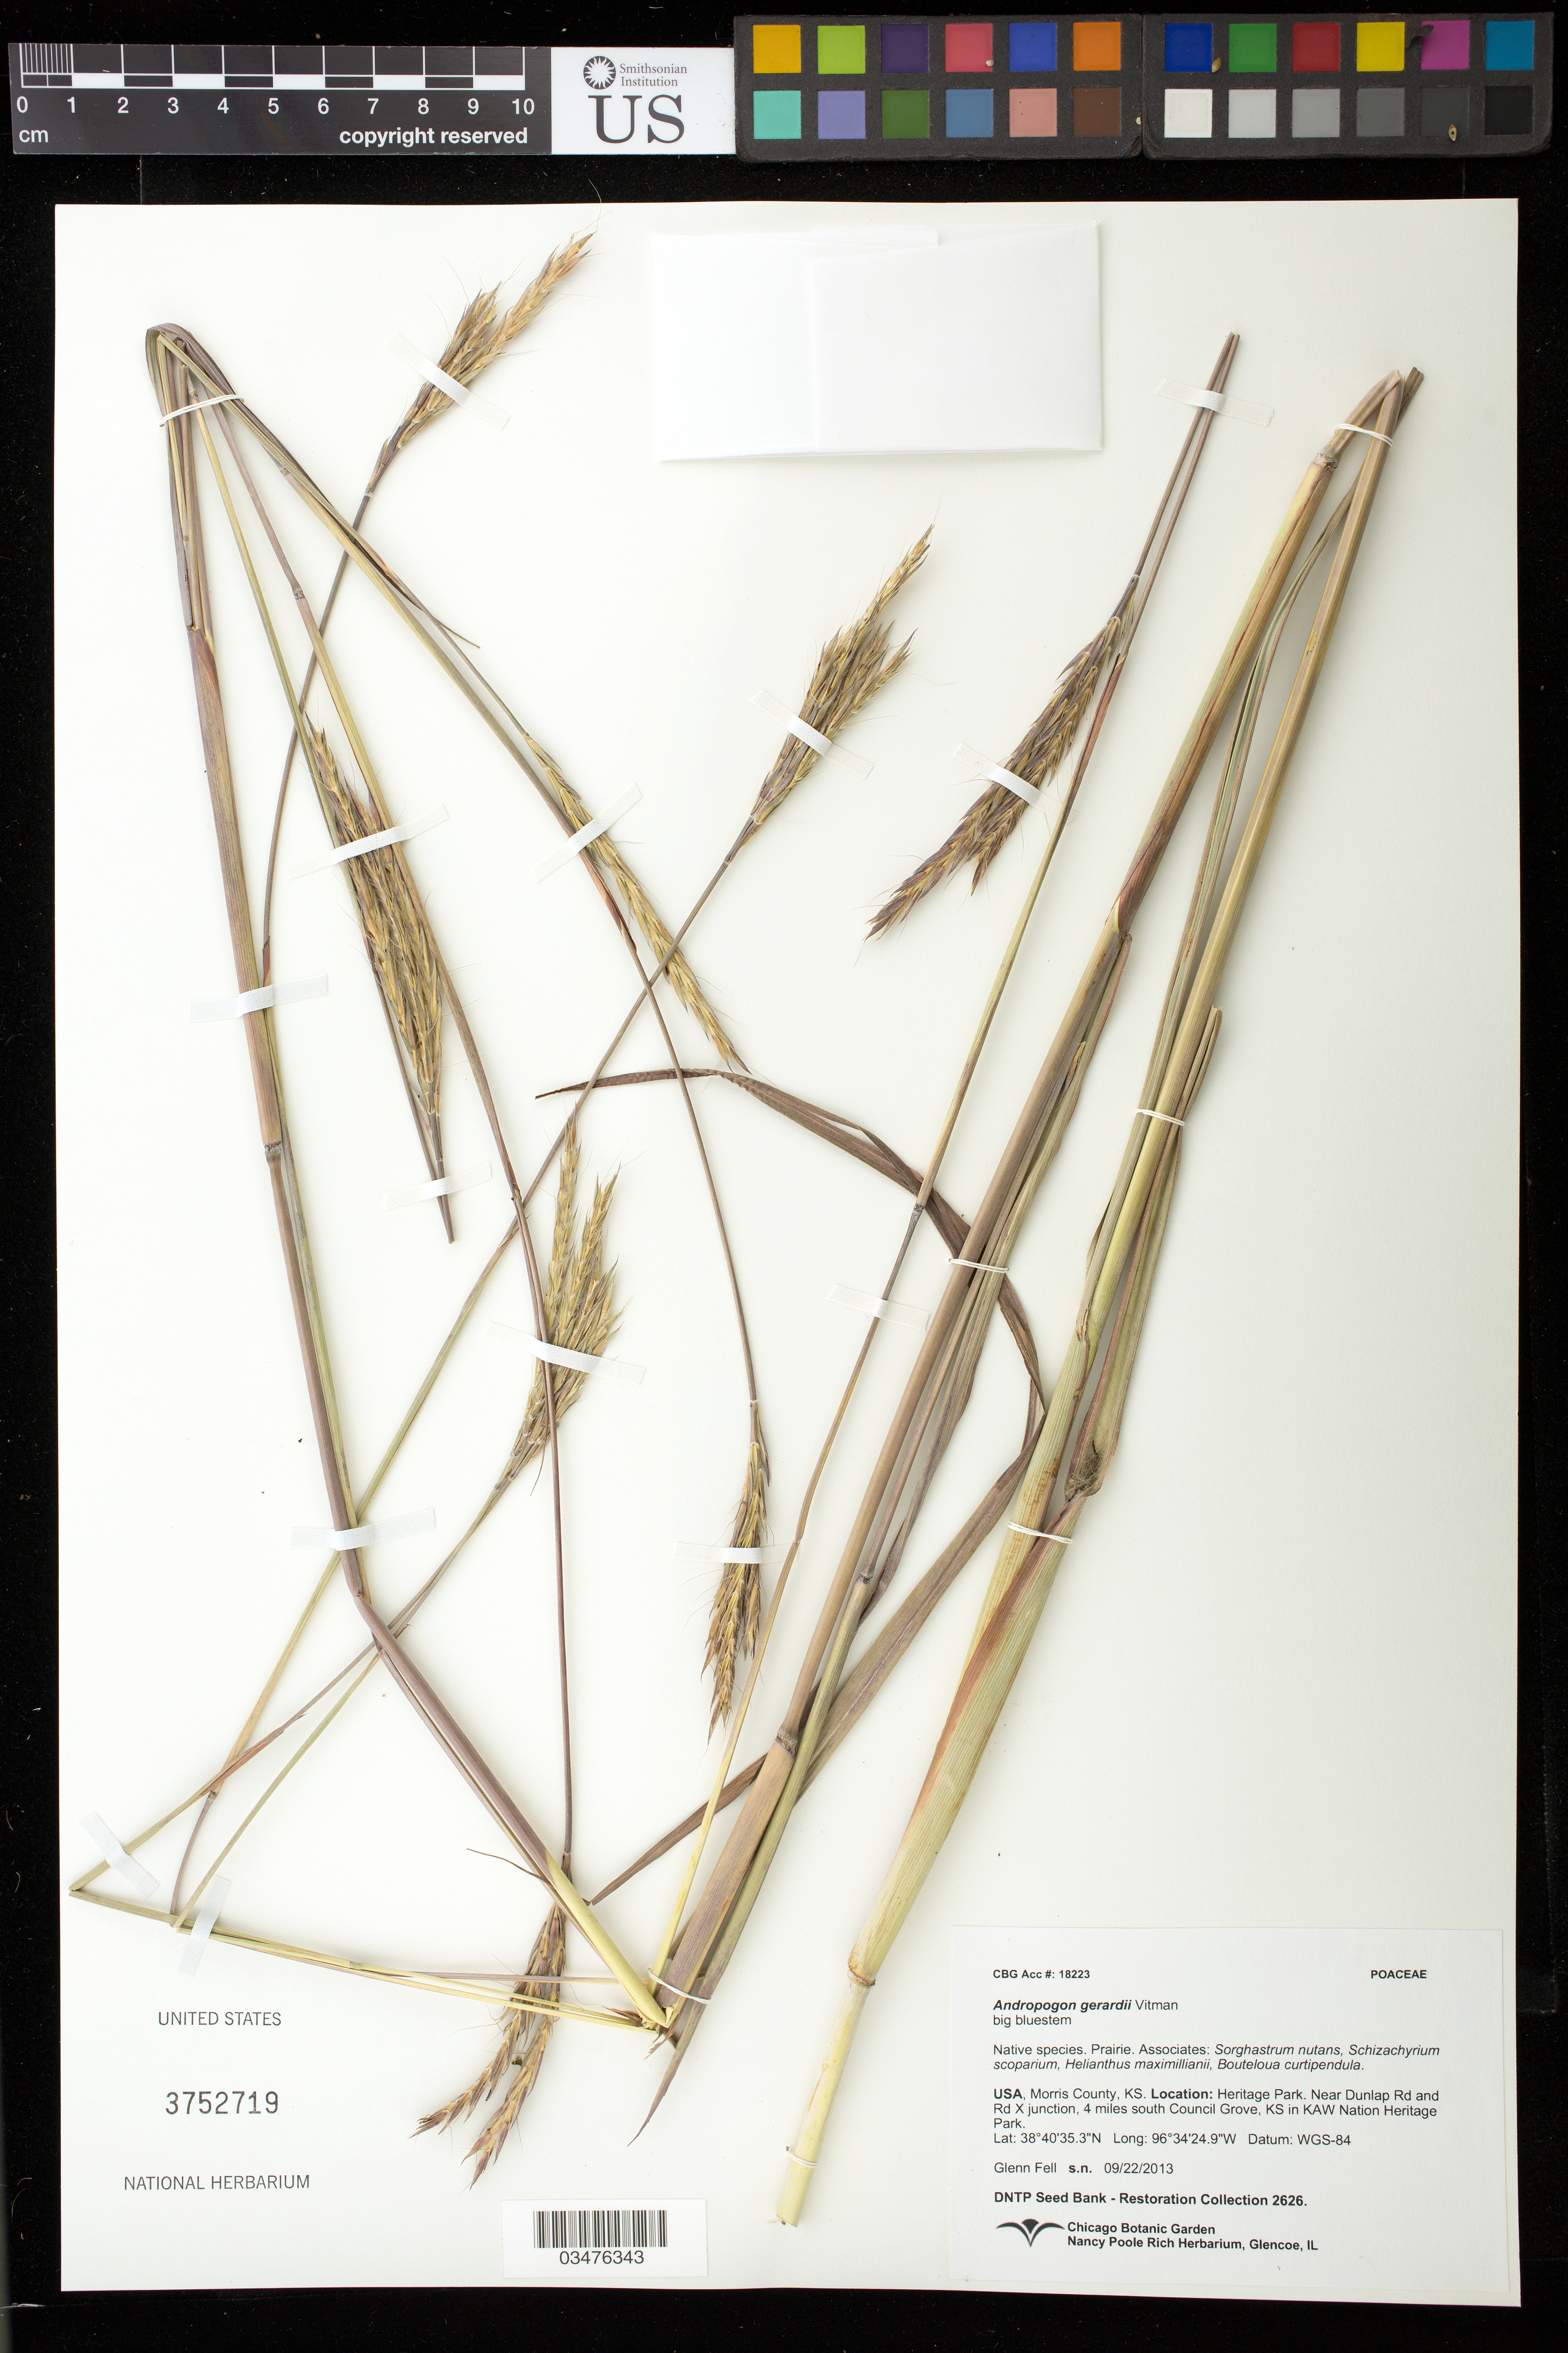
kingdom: Plantae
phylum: Tracheophyta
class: Liliopsida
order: Poales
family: Poaceae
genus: Andropogon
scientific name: Andropogon gerardii subsp. hallii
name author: (Hack.) Wipff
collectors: G. Fell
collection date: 2013-09-22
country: United States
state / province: Kansas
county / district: Morris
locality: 4 mi. S of Council Grove, Allegawaho Kaw National Heritage Park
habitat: Prairie. With Sorghastrum nutans, Bouteloua curtipendula, ect.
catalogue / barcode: US 3752719